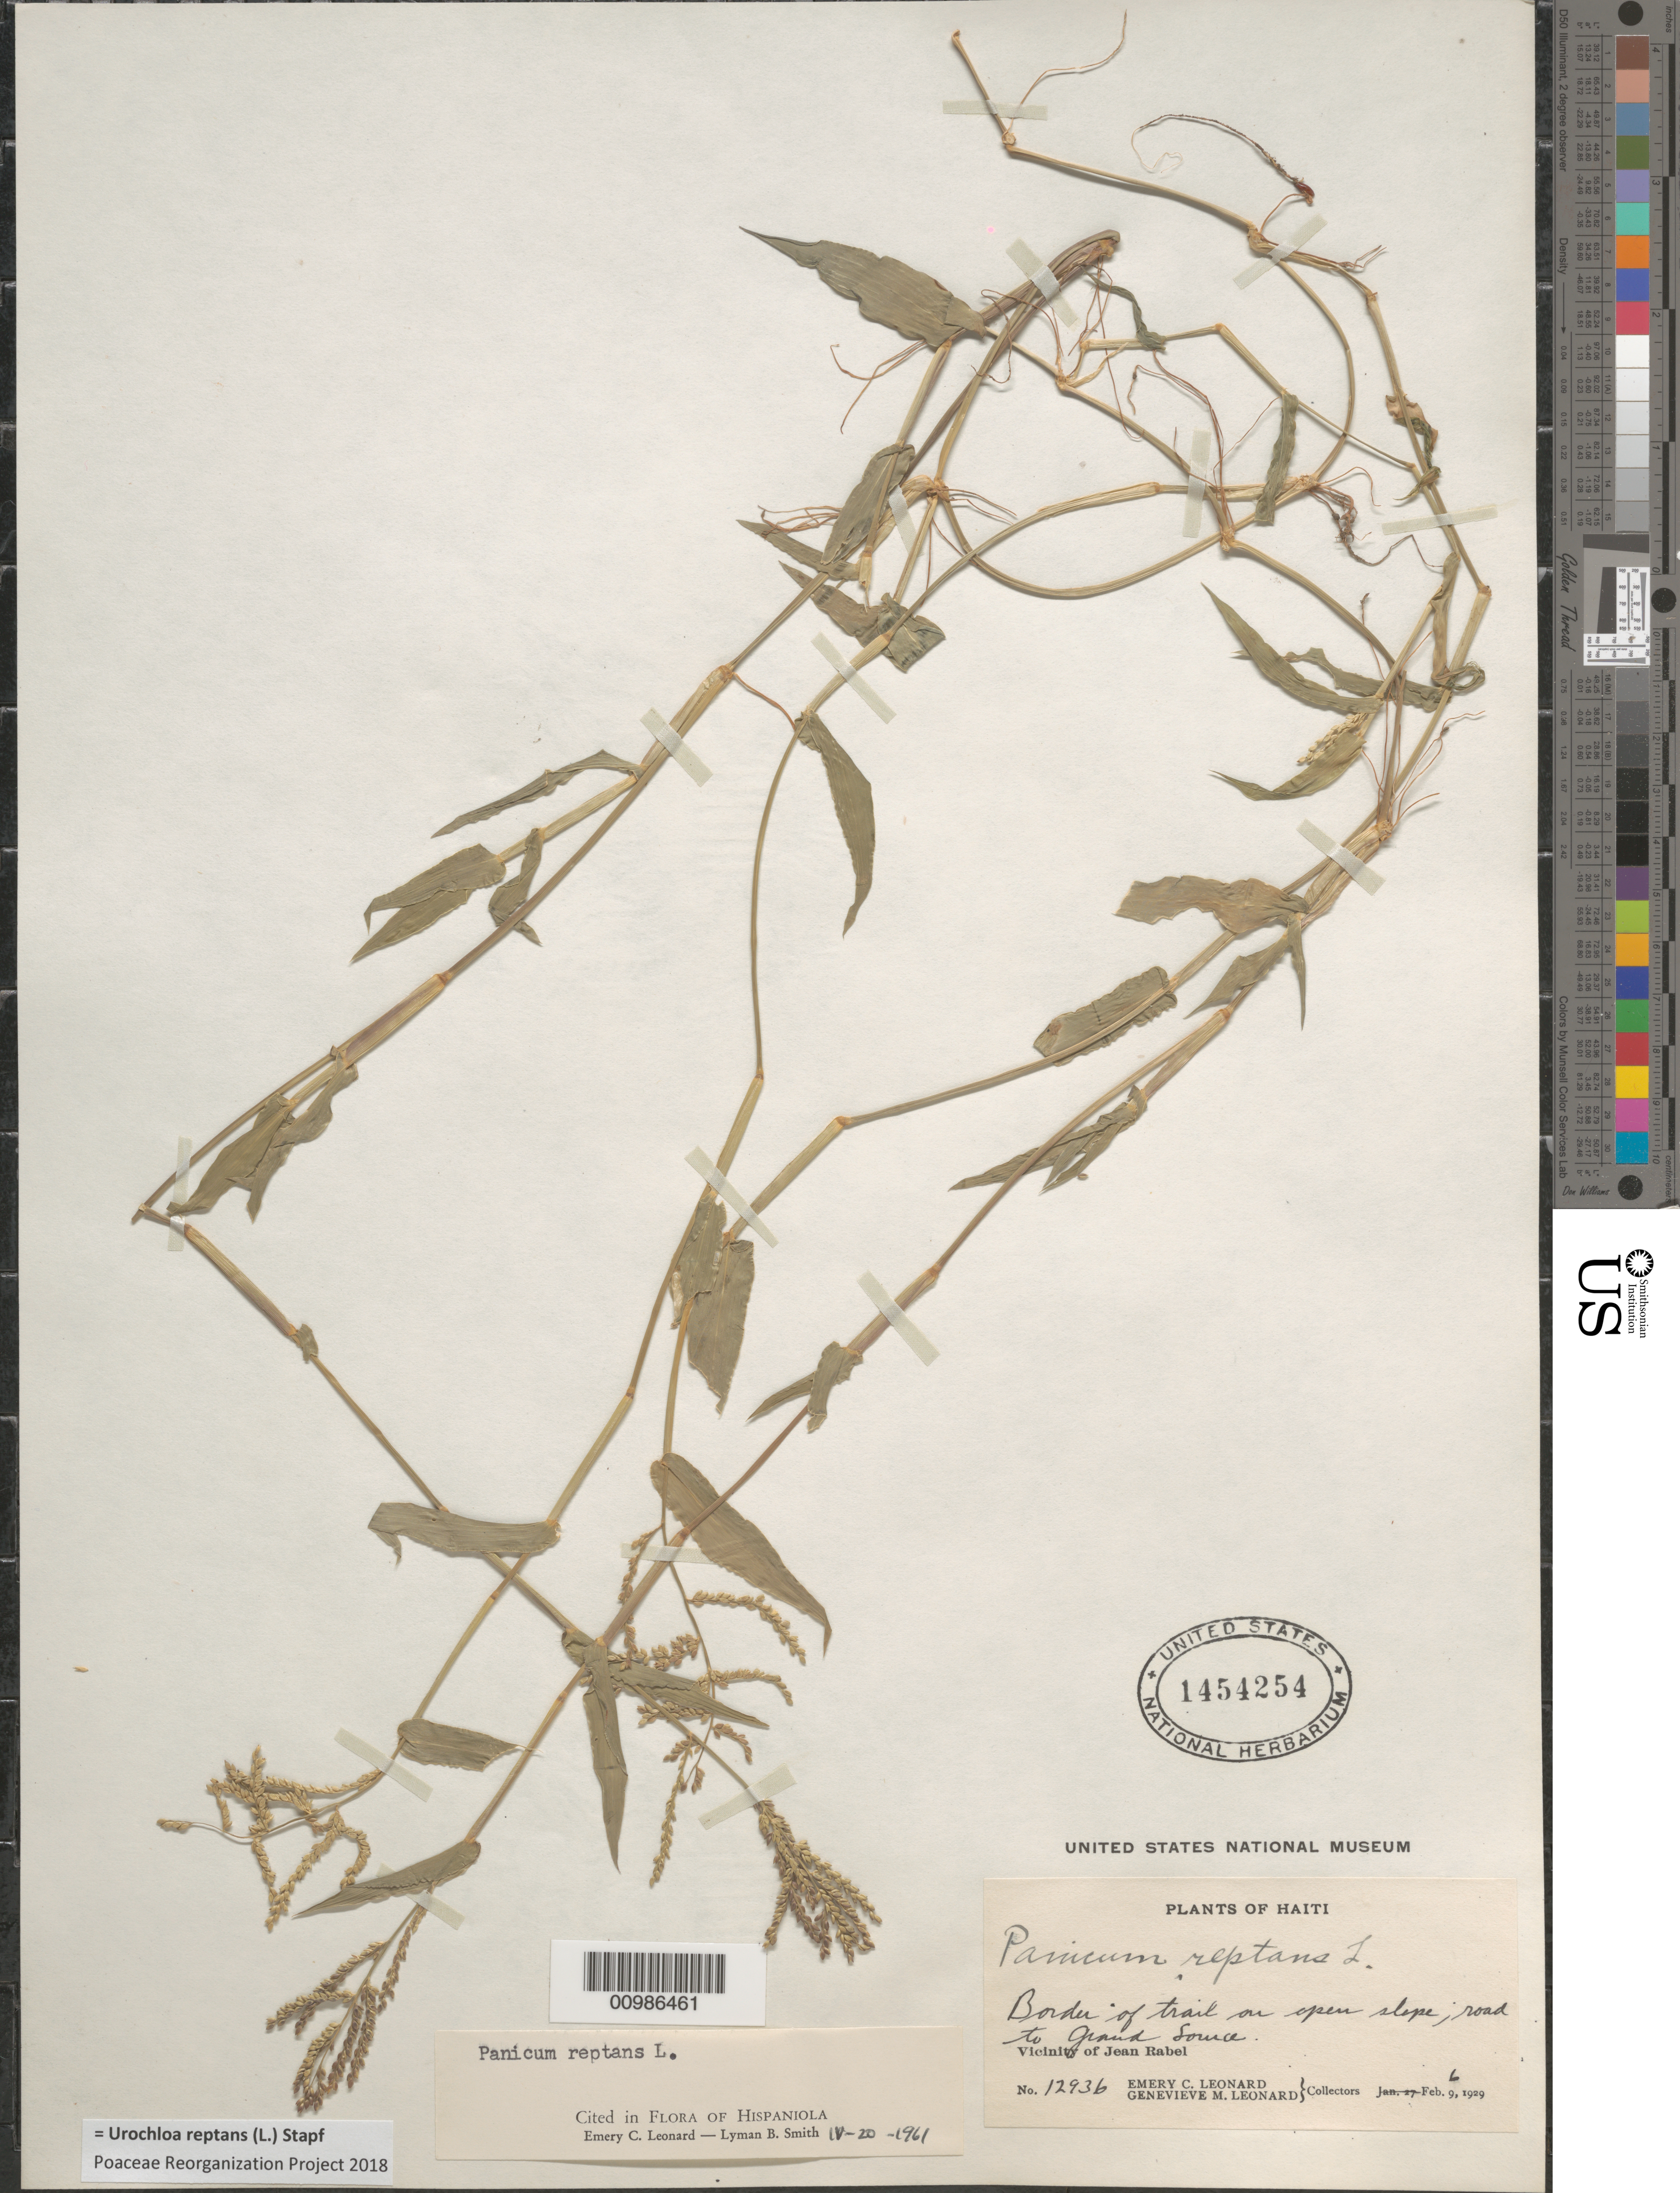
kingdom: Plantae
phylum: Tracheophyta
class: Liliopsida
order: Poales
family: Poaceae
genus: Brachiaria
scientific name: Brachiaria reptans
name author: (L.) C.E. Hubb. & C.A. Gardner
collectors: E. C. Leonard & G. M. Leonard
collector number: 12936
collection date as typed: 06 Feb 1929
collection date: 1929-02-06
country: Haiti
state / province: Nord-Óuest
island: Hispaniola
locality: Vicinity of Jean Rabel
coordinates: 0 N, 0 E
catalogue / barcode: US 1454254